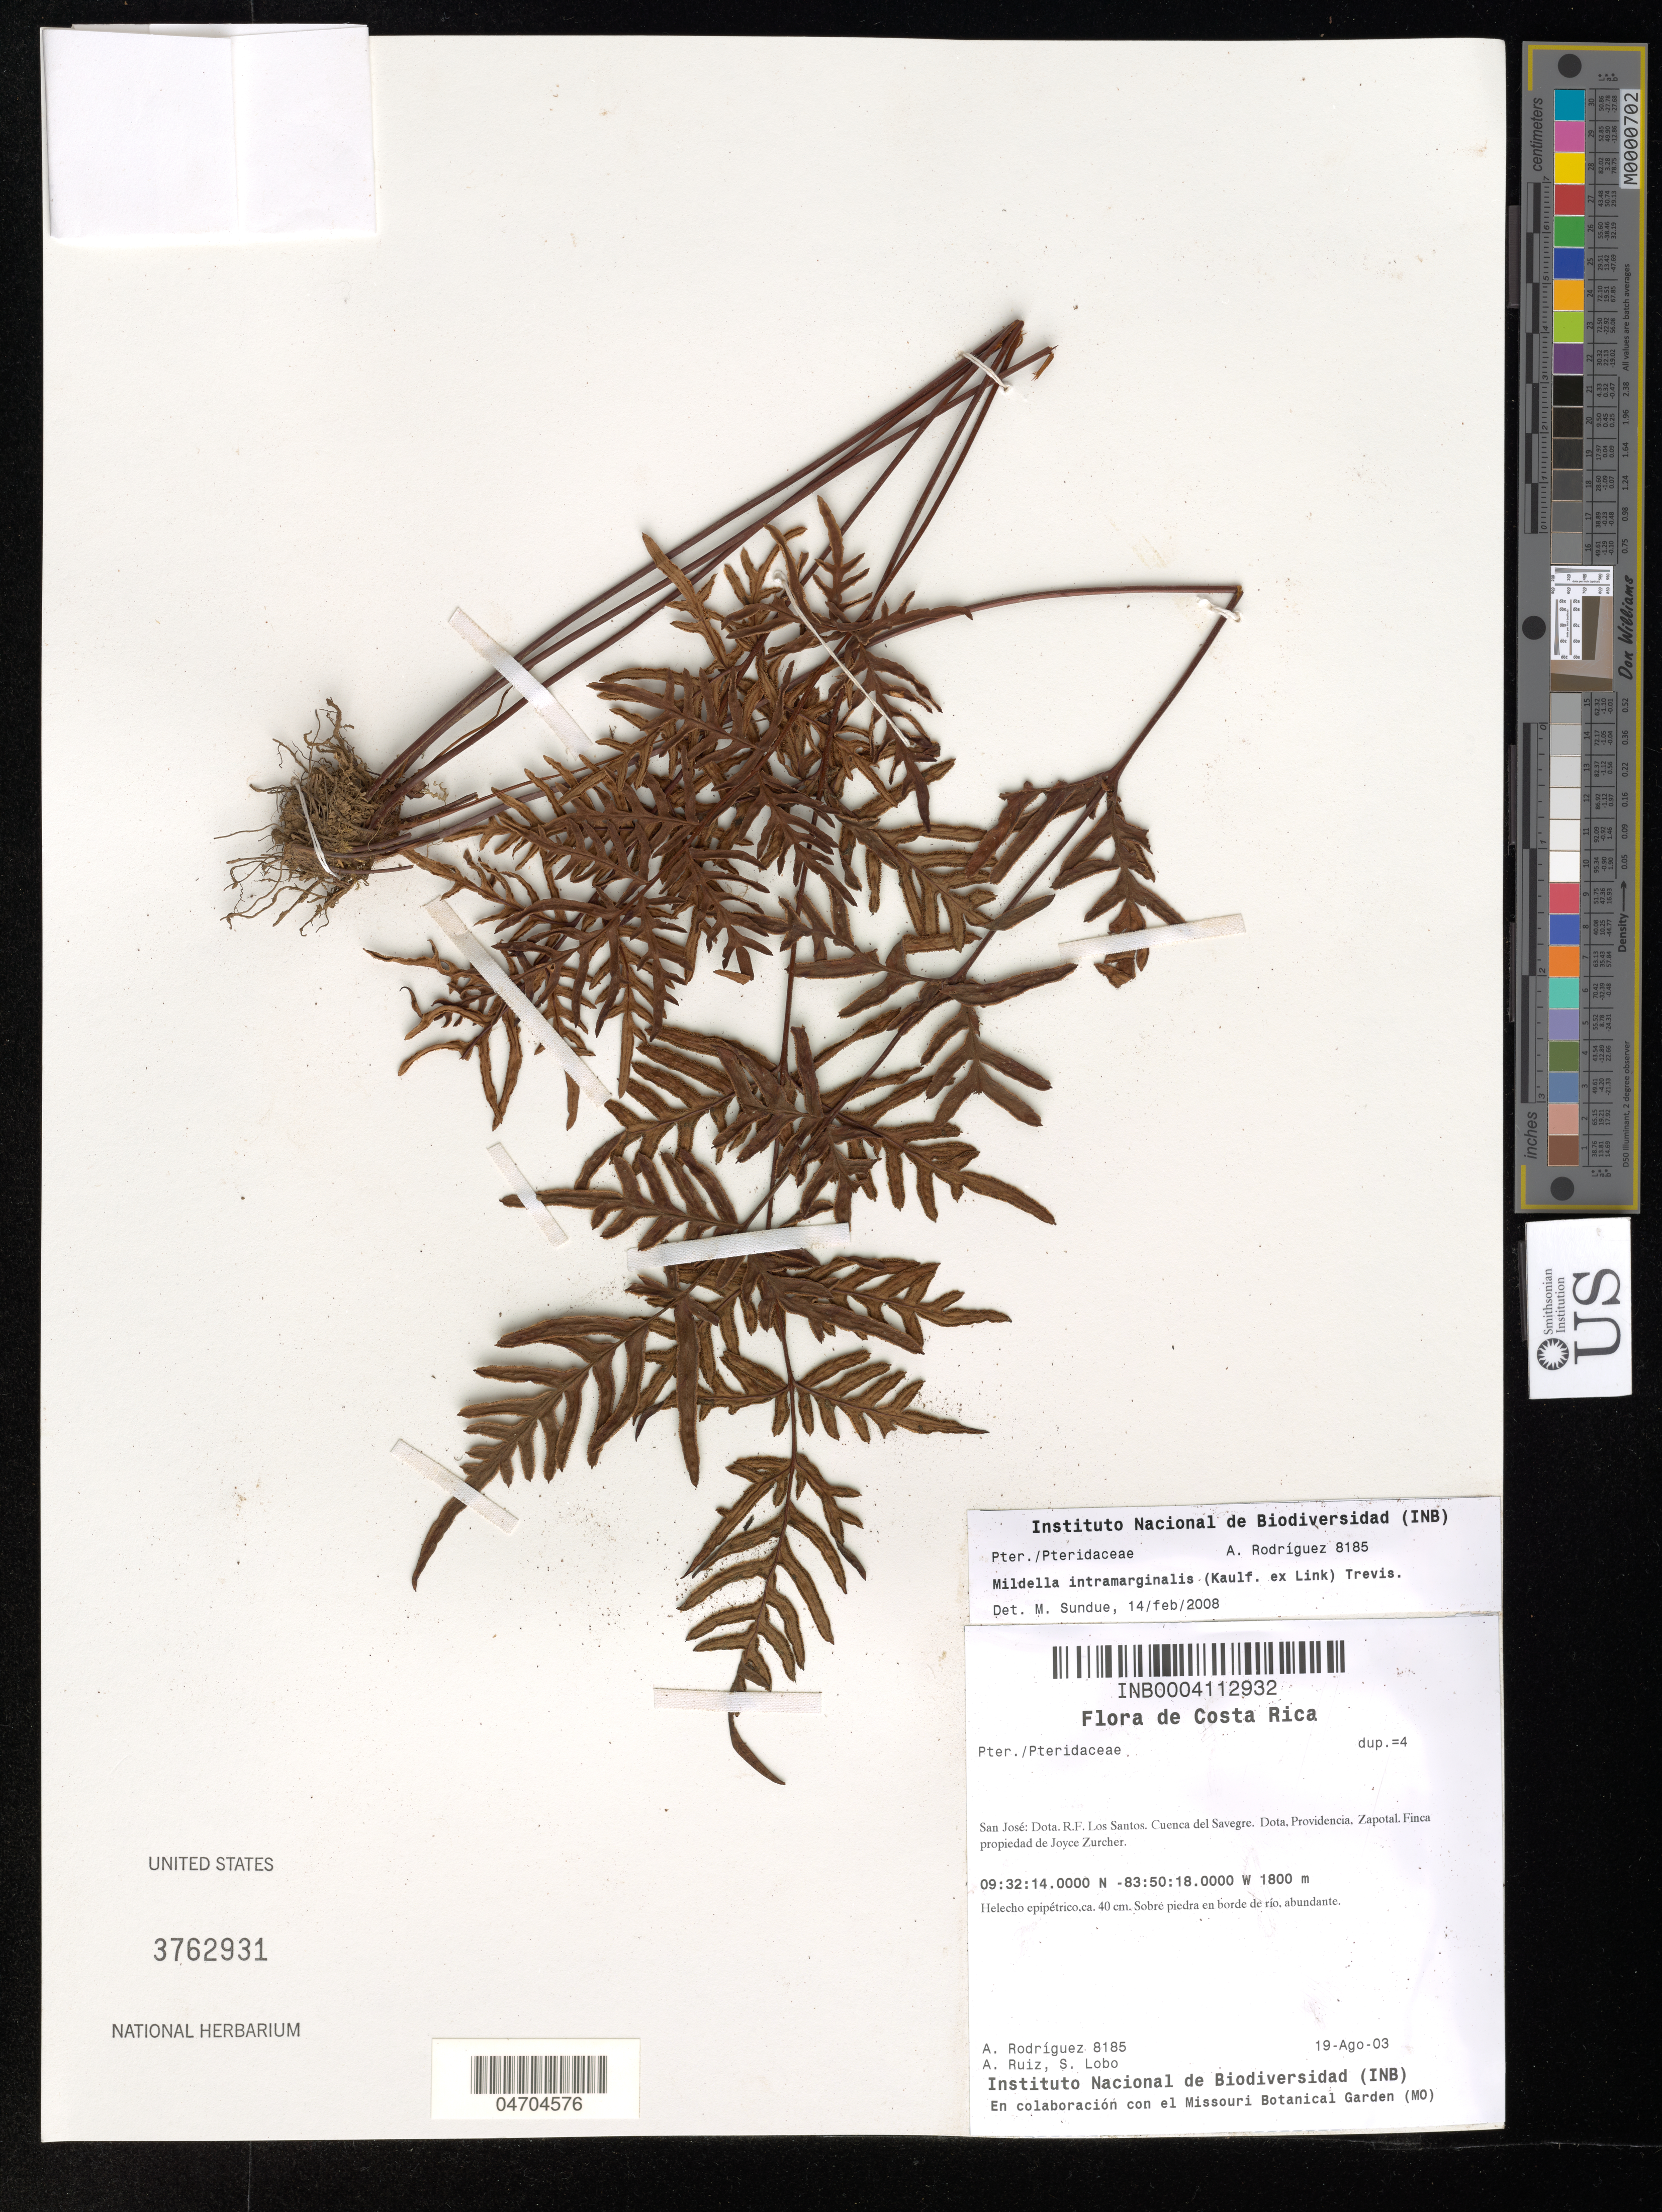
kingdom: Plantae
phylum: Tracheophyta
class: Polypodiopsida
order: Polypodiales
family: Pteridaceae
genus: Hemionitis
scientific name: Hemionitis intramarginalis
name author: (Kaulf. ex Link) Christenh.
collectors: A. Rodríguez, A. Ruiz & S. Lobo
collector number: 8185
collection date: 2003-08-19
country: Costa Rica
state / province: San José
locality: Dota R. F. Los Santos. Cuenca del Savegre. Dota, Providencia, Zapotal. Finca propiedad de Joyce Zurcher.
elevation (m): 1800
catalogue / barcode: US 3762931